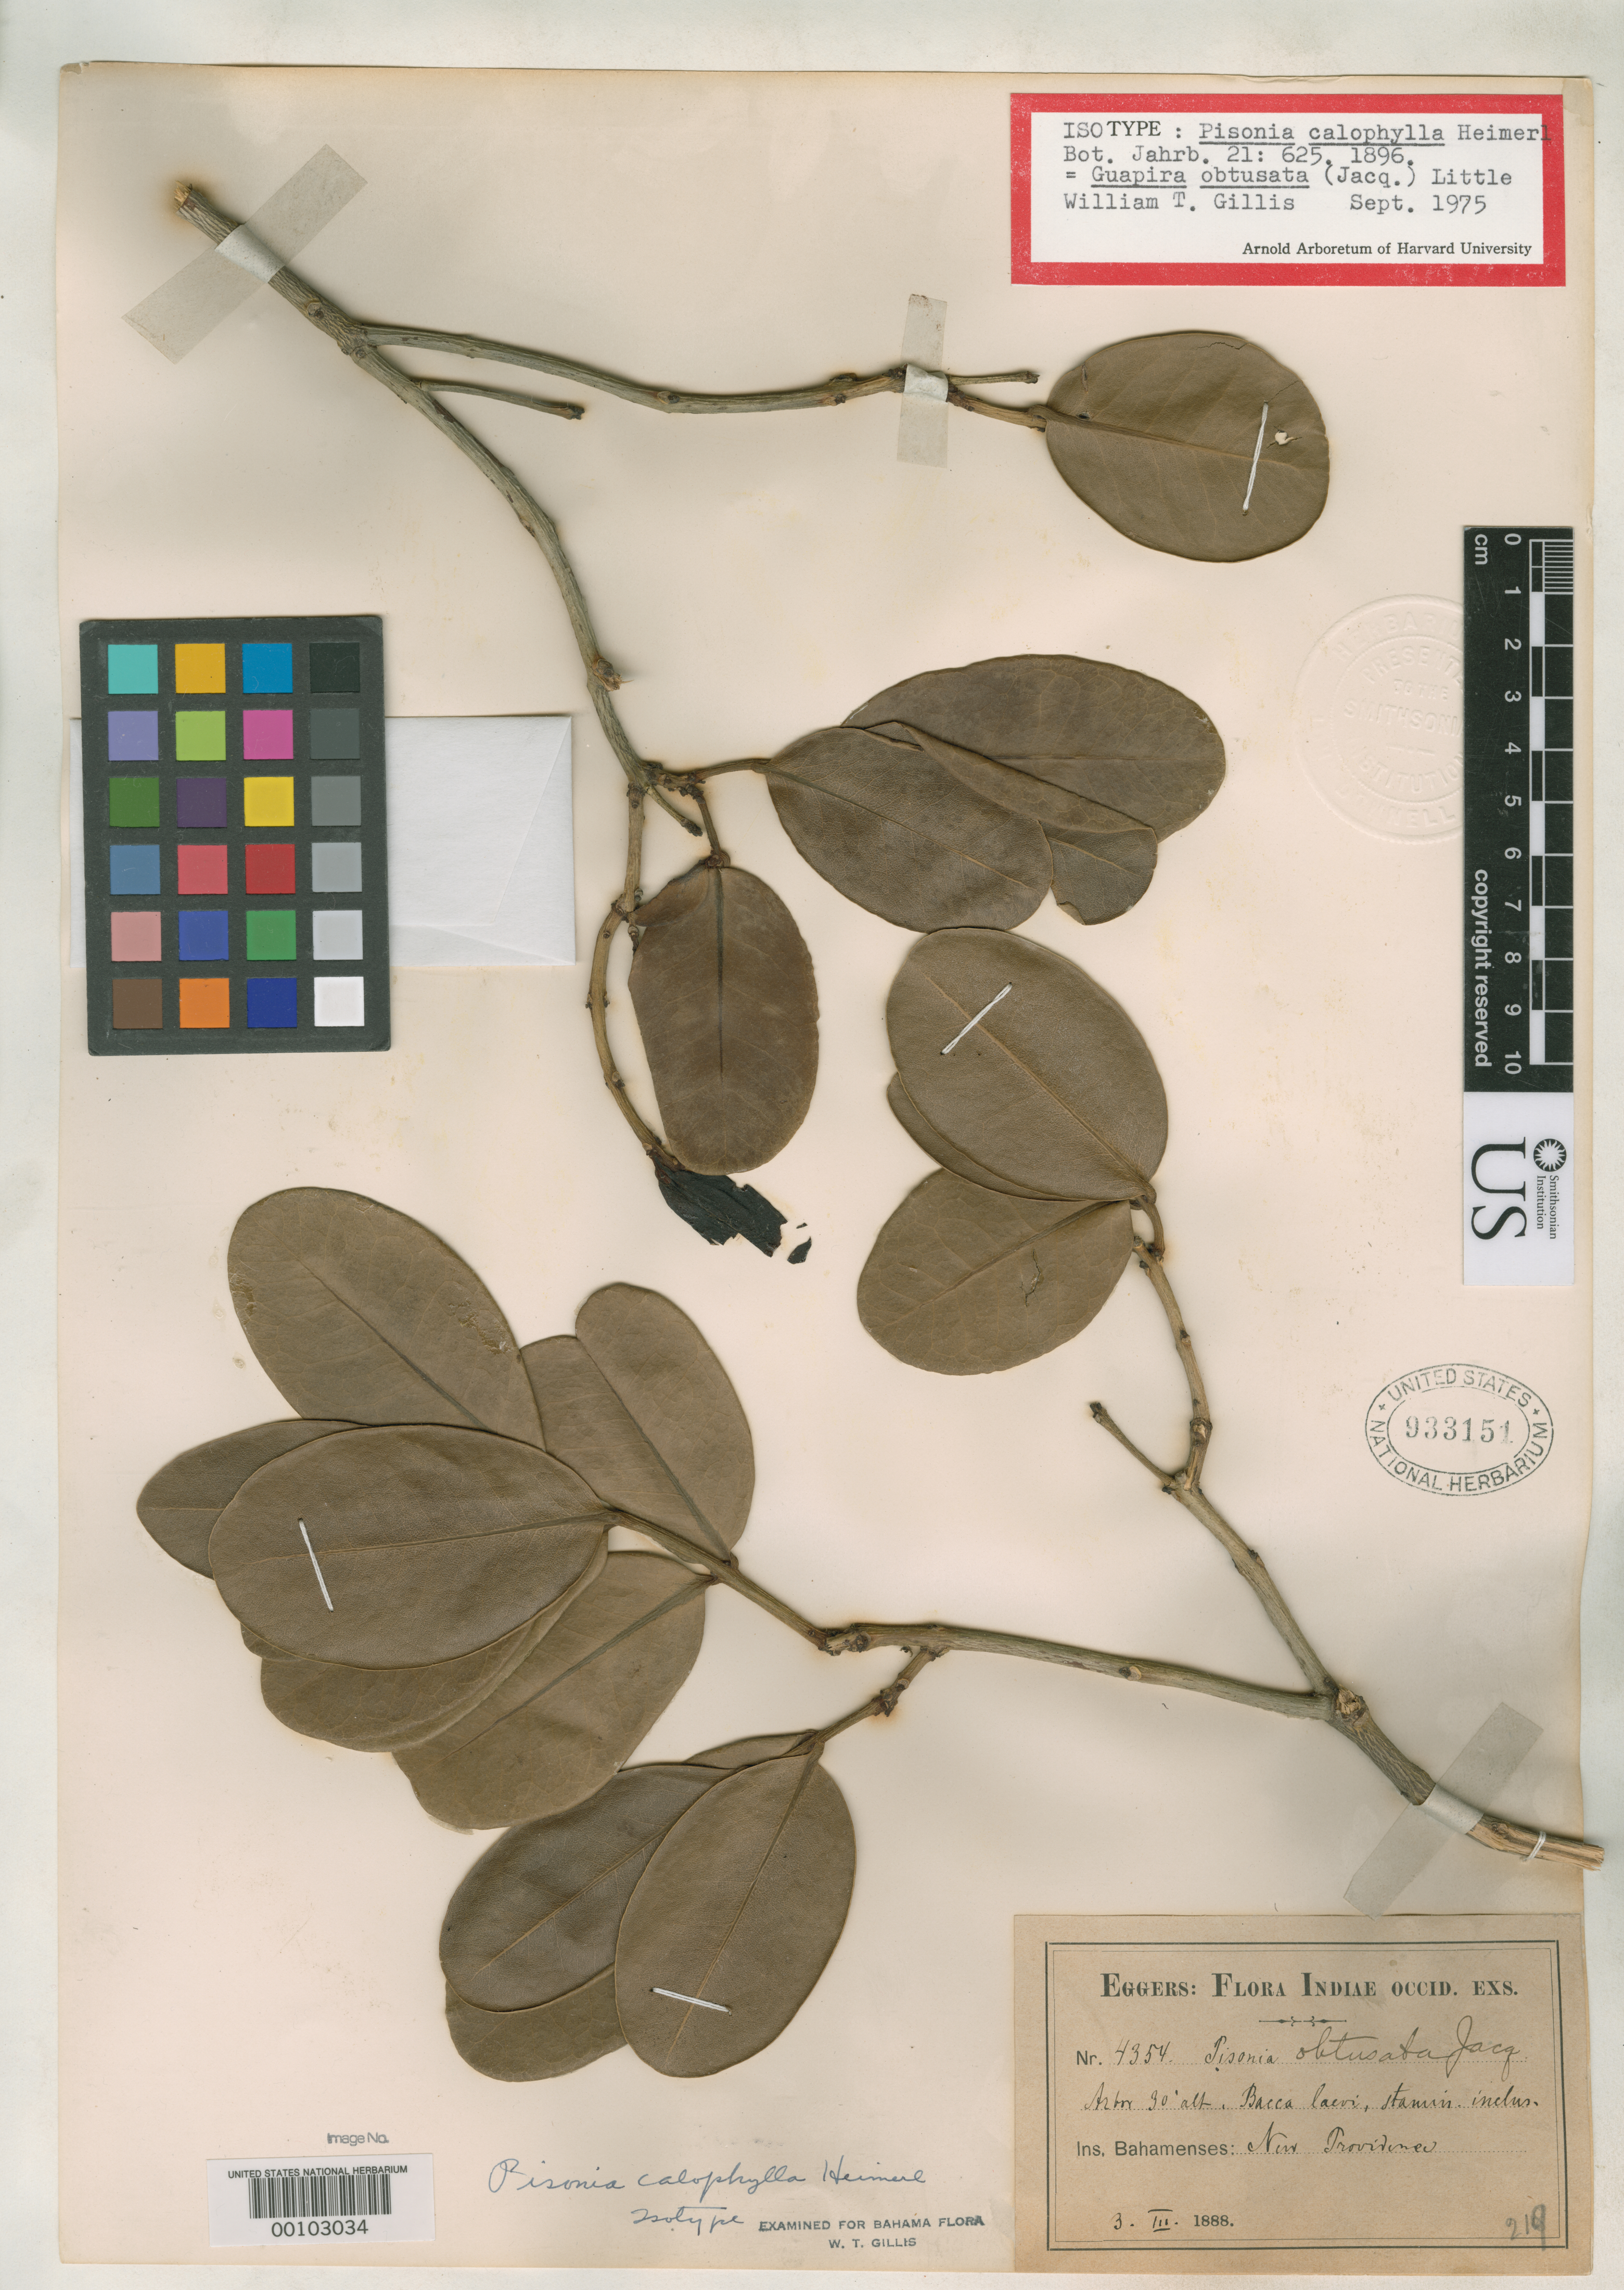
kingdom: Plantae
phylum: Tracheophyta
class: Magnoliopsida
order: Caryophyllales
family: Nyctaginaceae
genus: Pisonia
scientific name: Pisonia calophylla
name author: Heimerl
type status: Isotype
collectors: H. F. A. von Eggers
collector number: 4354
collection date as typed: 03 Mar 1888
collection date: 1888-03-03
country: Bahamas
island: New Providence Island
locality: New Providence.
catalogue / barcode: US 933151